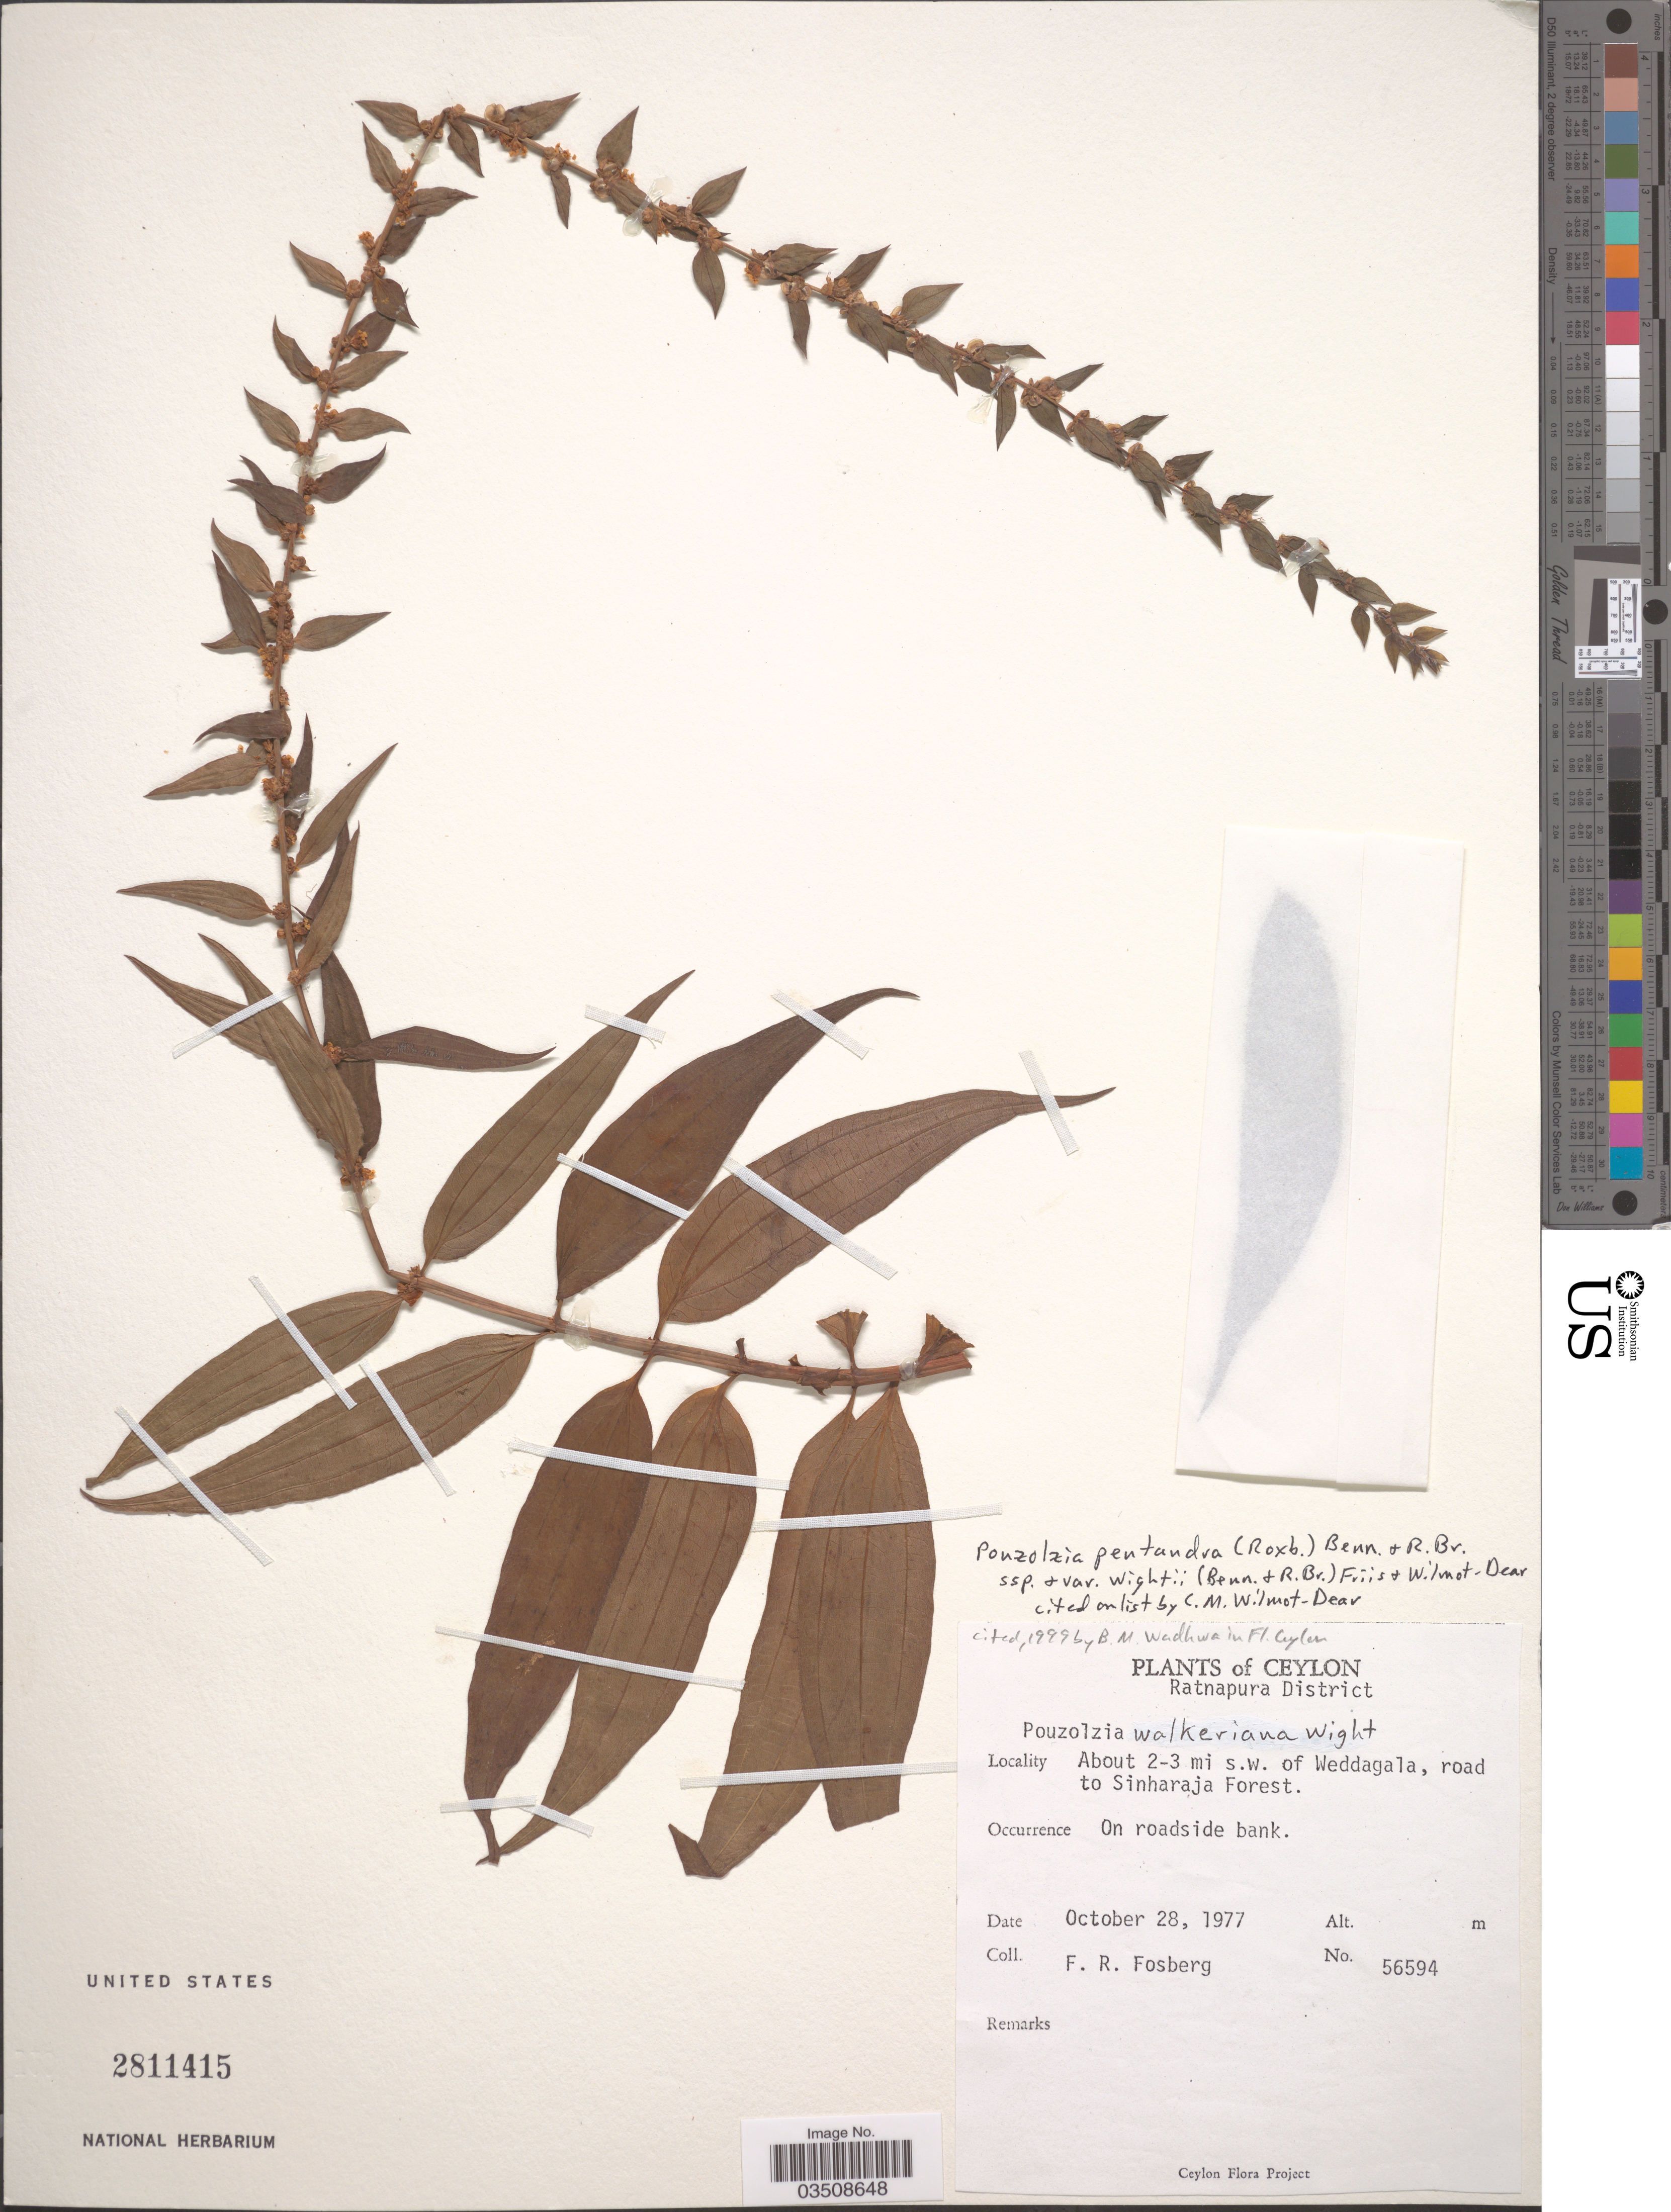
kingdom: Plantae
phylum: Tracheophyta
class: Magnoliopsida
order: Rosales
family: Urticaceae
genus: Gonostegia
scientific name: Gonostegia pentandra var. wightii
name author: (Benn.) Pull. & Karupp.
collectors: F. R. Fosberg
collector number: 56594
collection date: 1977-10-28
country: Sri Lanka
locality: Ceylon. Ratnapura District. About 2-3 mi s.w. of Weddagala, road to Sinharaja Forest.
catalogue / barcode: US 2811415